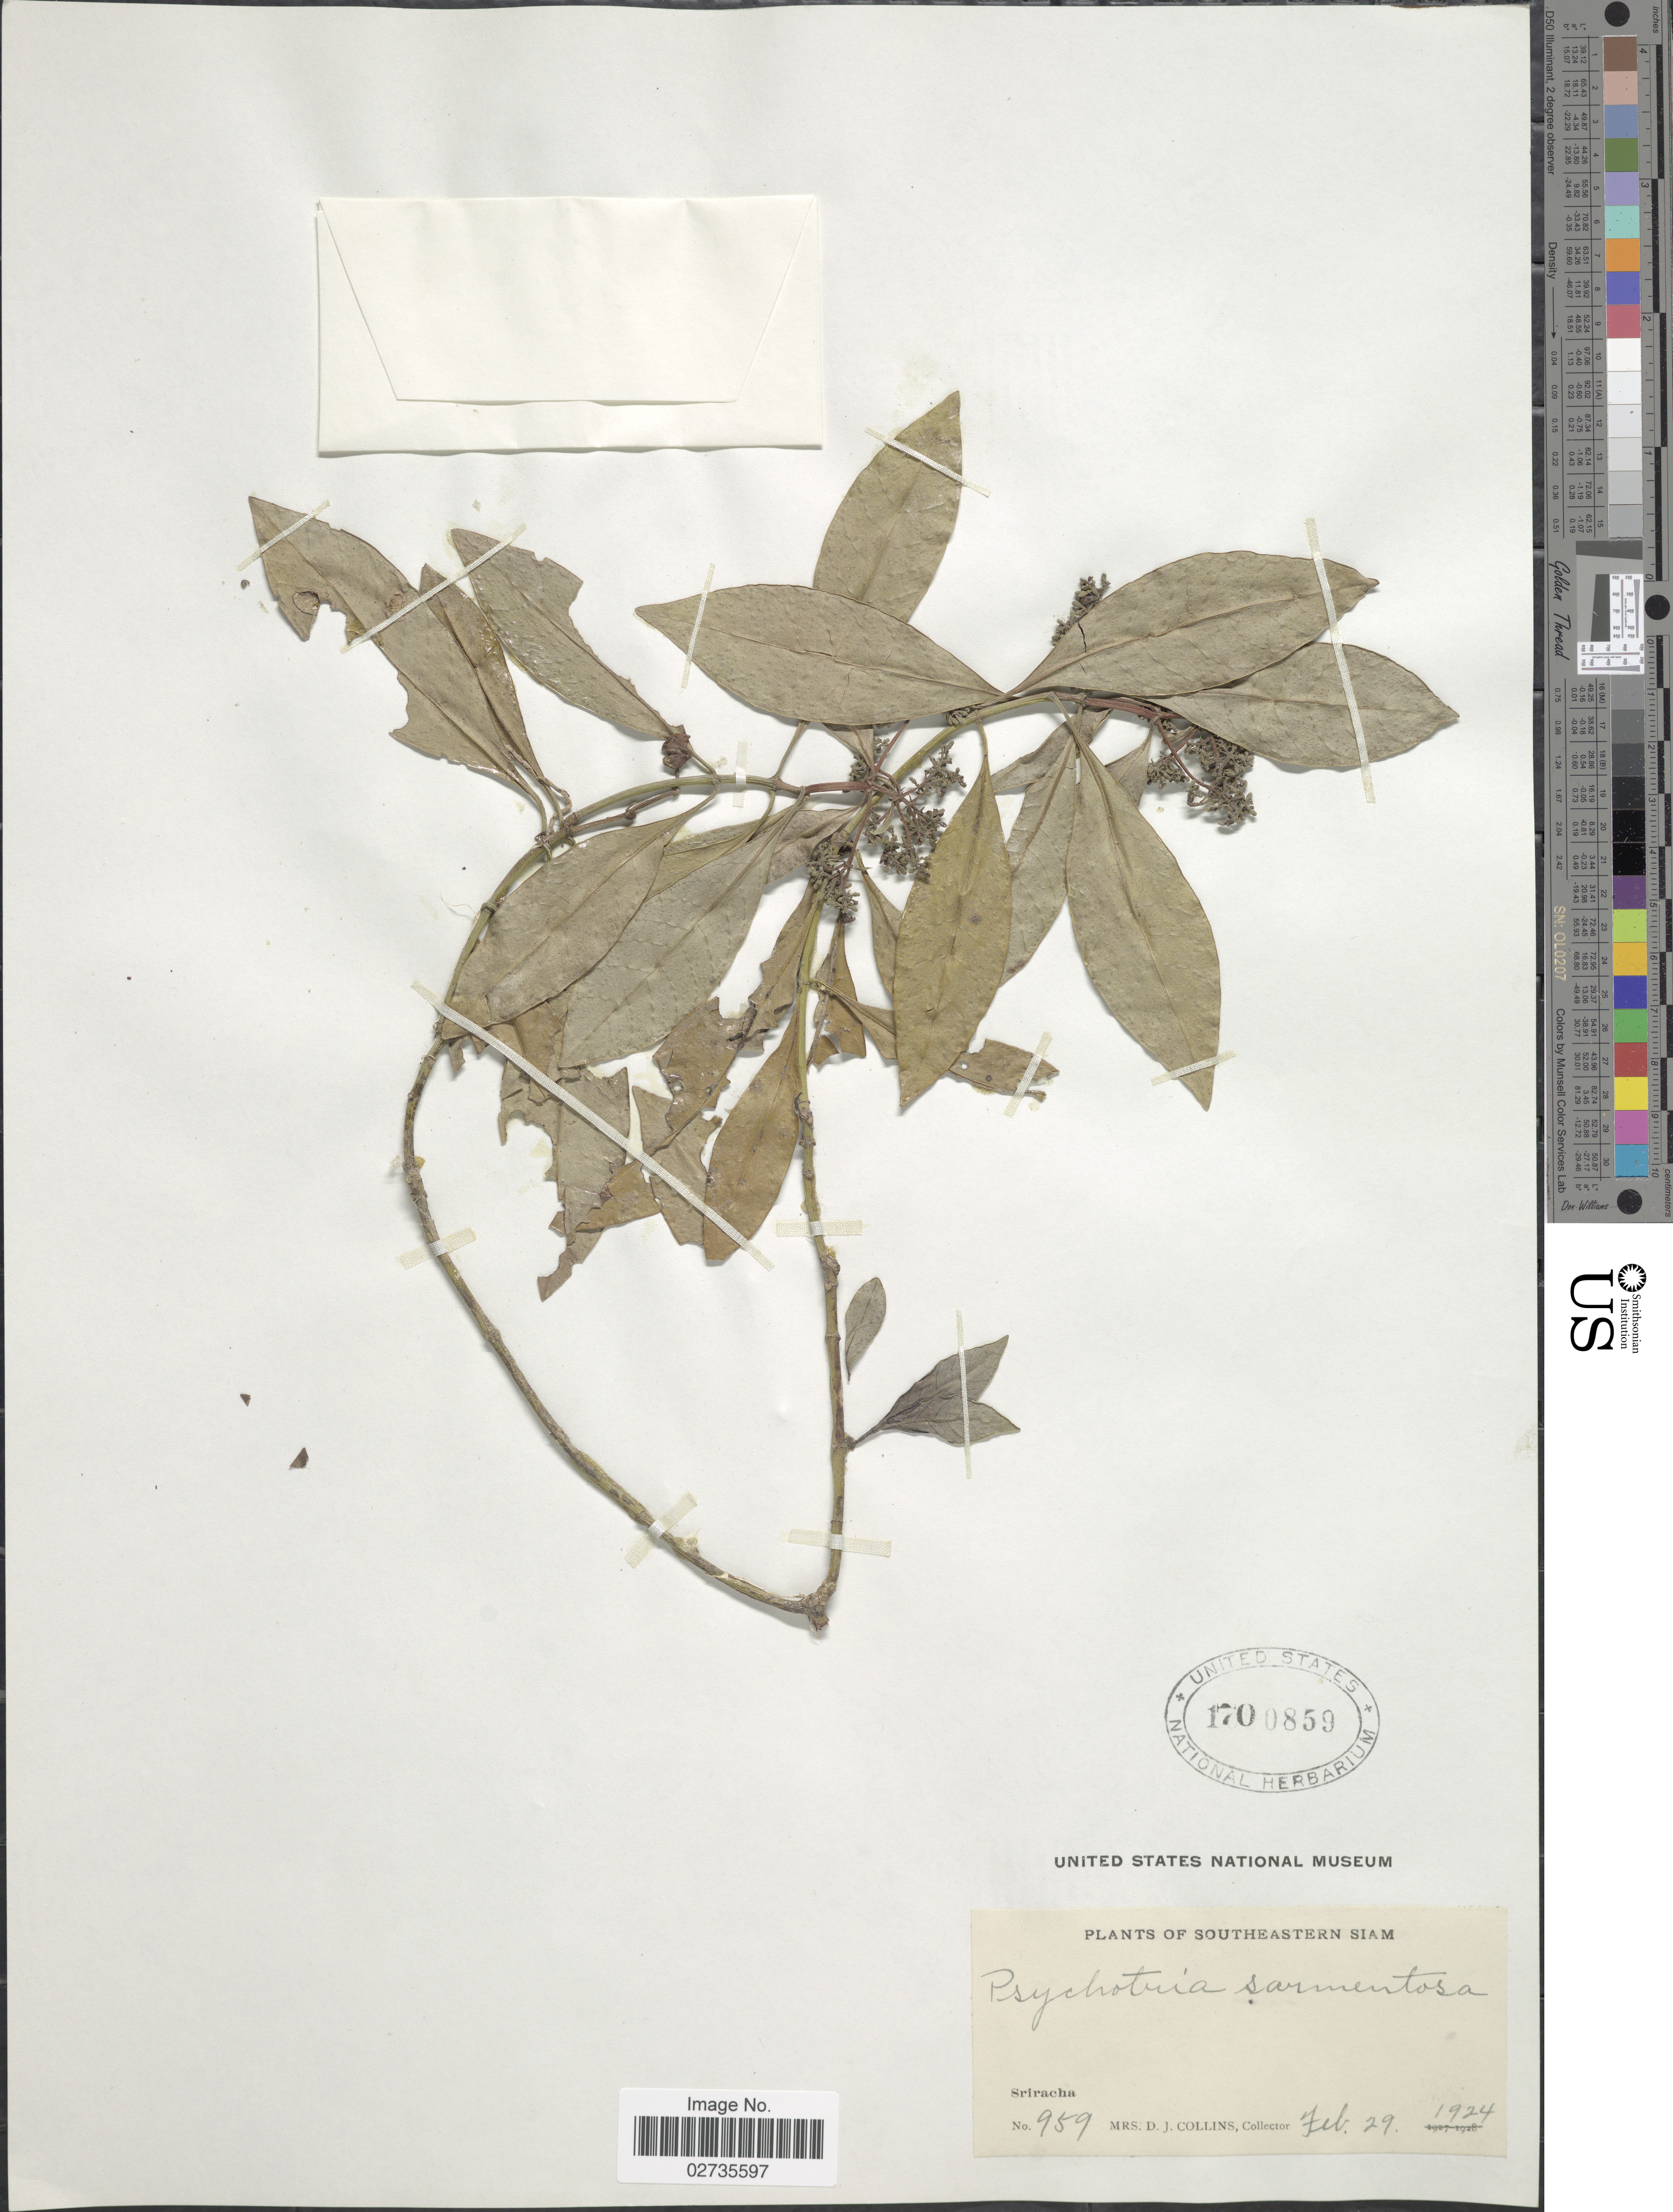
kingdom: Plantae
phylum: Tracheophyta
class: Magnoliopsida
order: Gentianales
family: Rubiaceae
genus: Psychotria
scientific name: Psychotria sarmentosa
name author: Blume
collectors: Mrs. D. J. Collins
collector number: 959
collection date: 1924-02-29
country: Thailand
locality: Southeastern Siam, Sriracha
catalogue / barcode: US 1700859